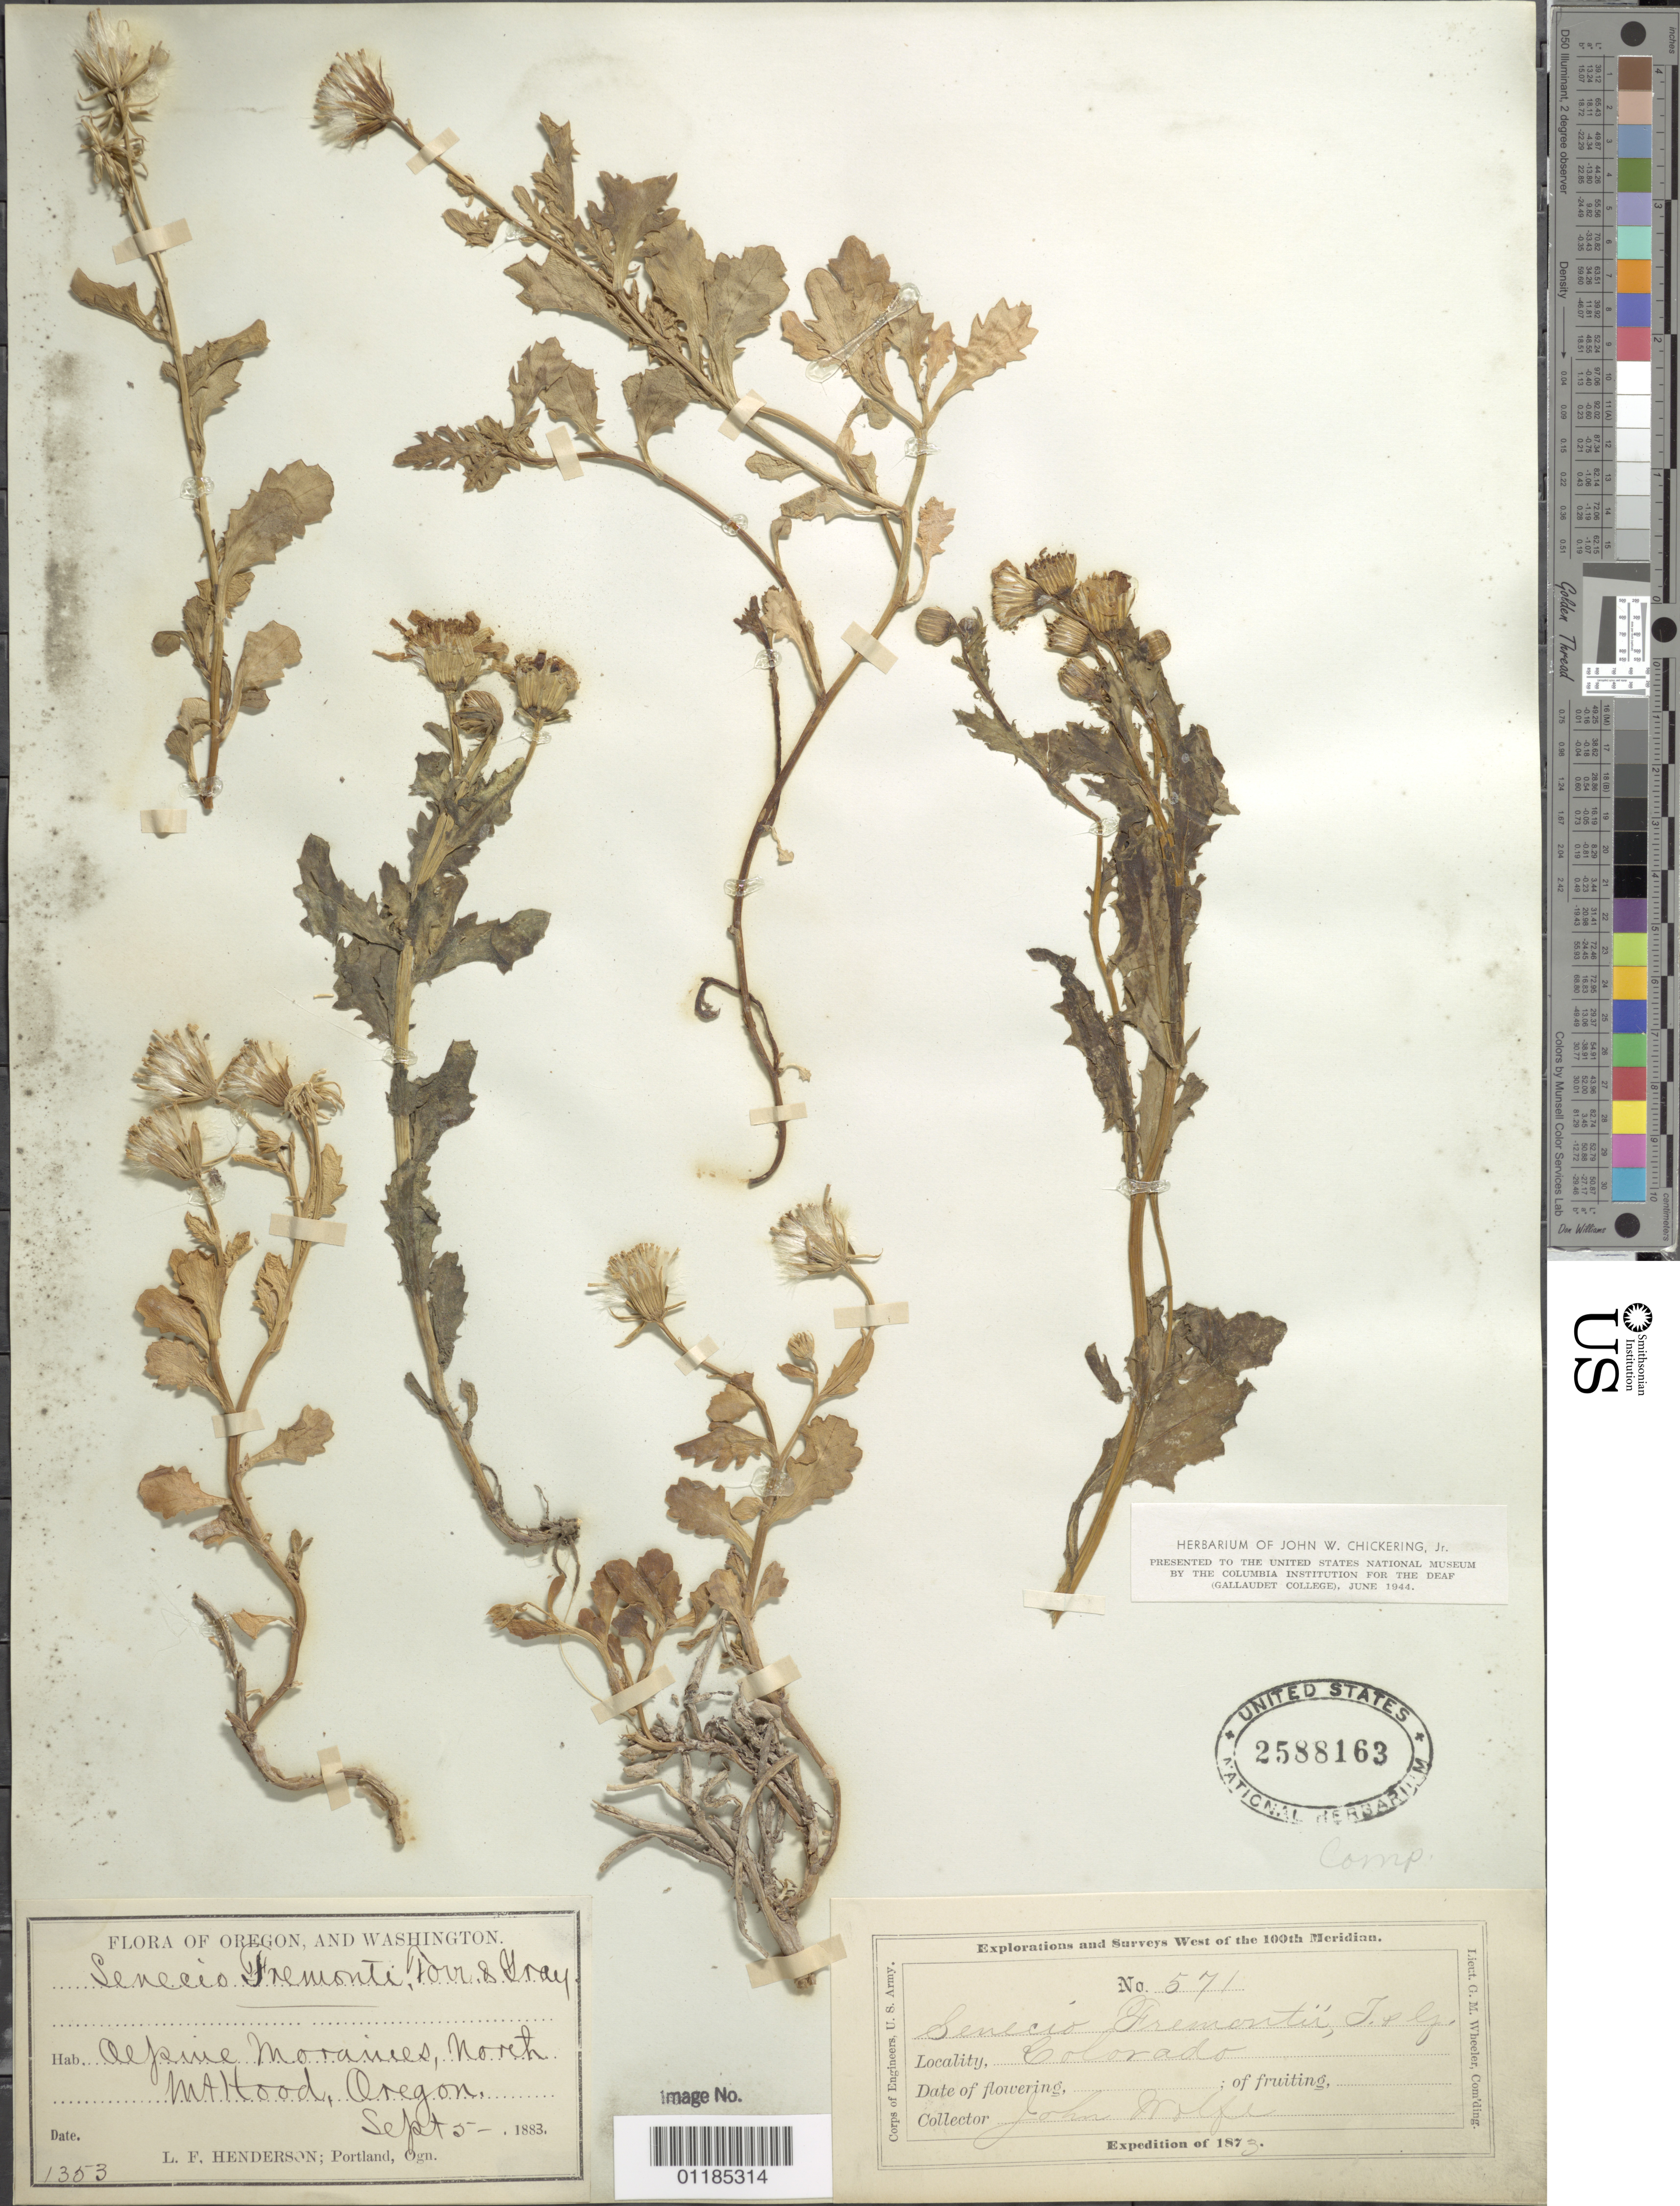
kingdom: Plantae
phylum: Tracheophyta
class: Magnoliopsida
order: Asterales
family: Asteraceae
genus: Senecio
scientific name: Senecio fremontii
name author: Torr. & A. Gray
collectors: J. Wolf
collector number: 571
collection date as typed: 1873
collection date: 1873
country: United States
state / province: Colorado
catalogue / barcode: US 2588163